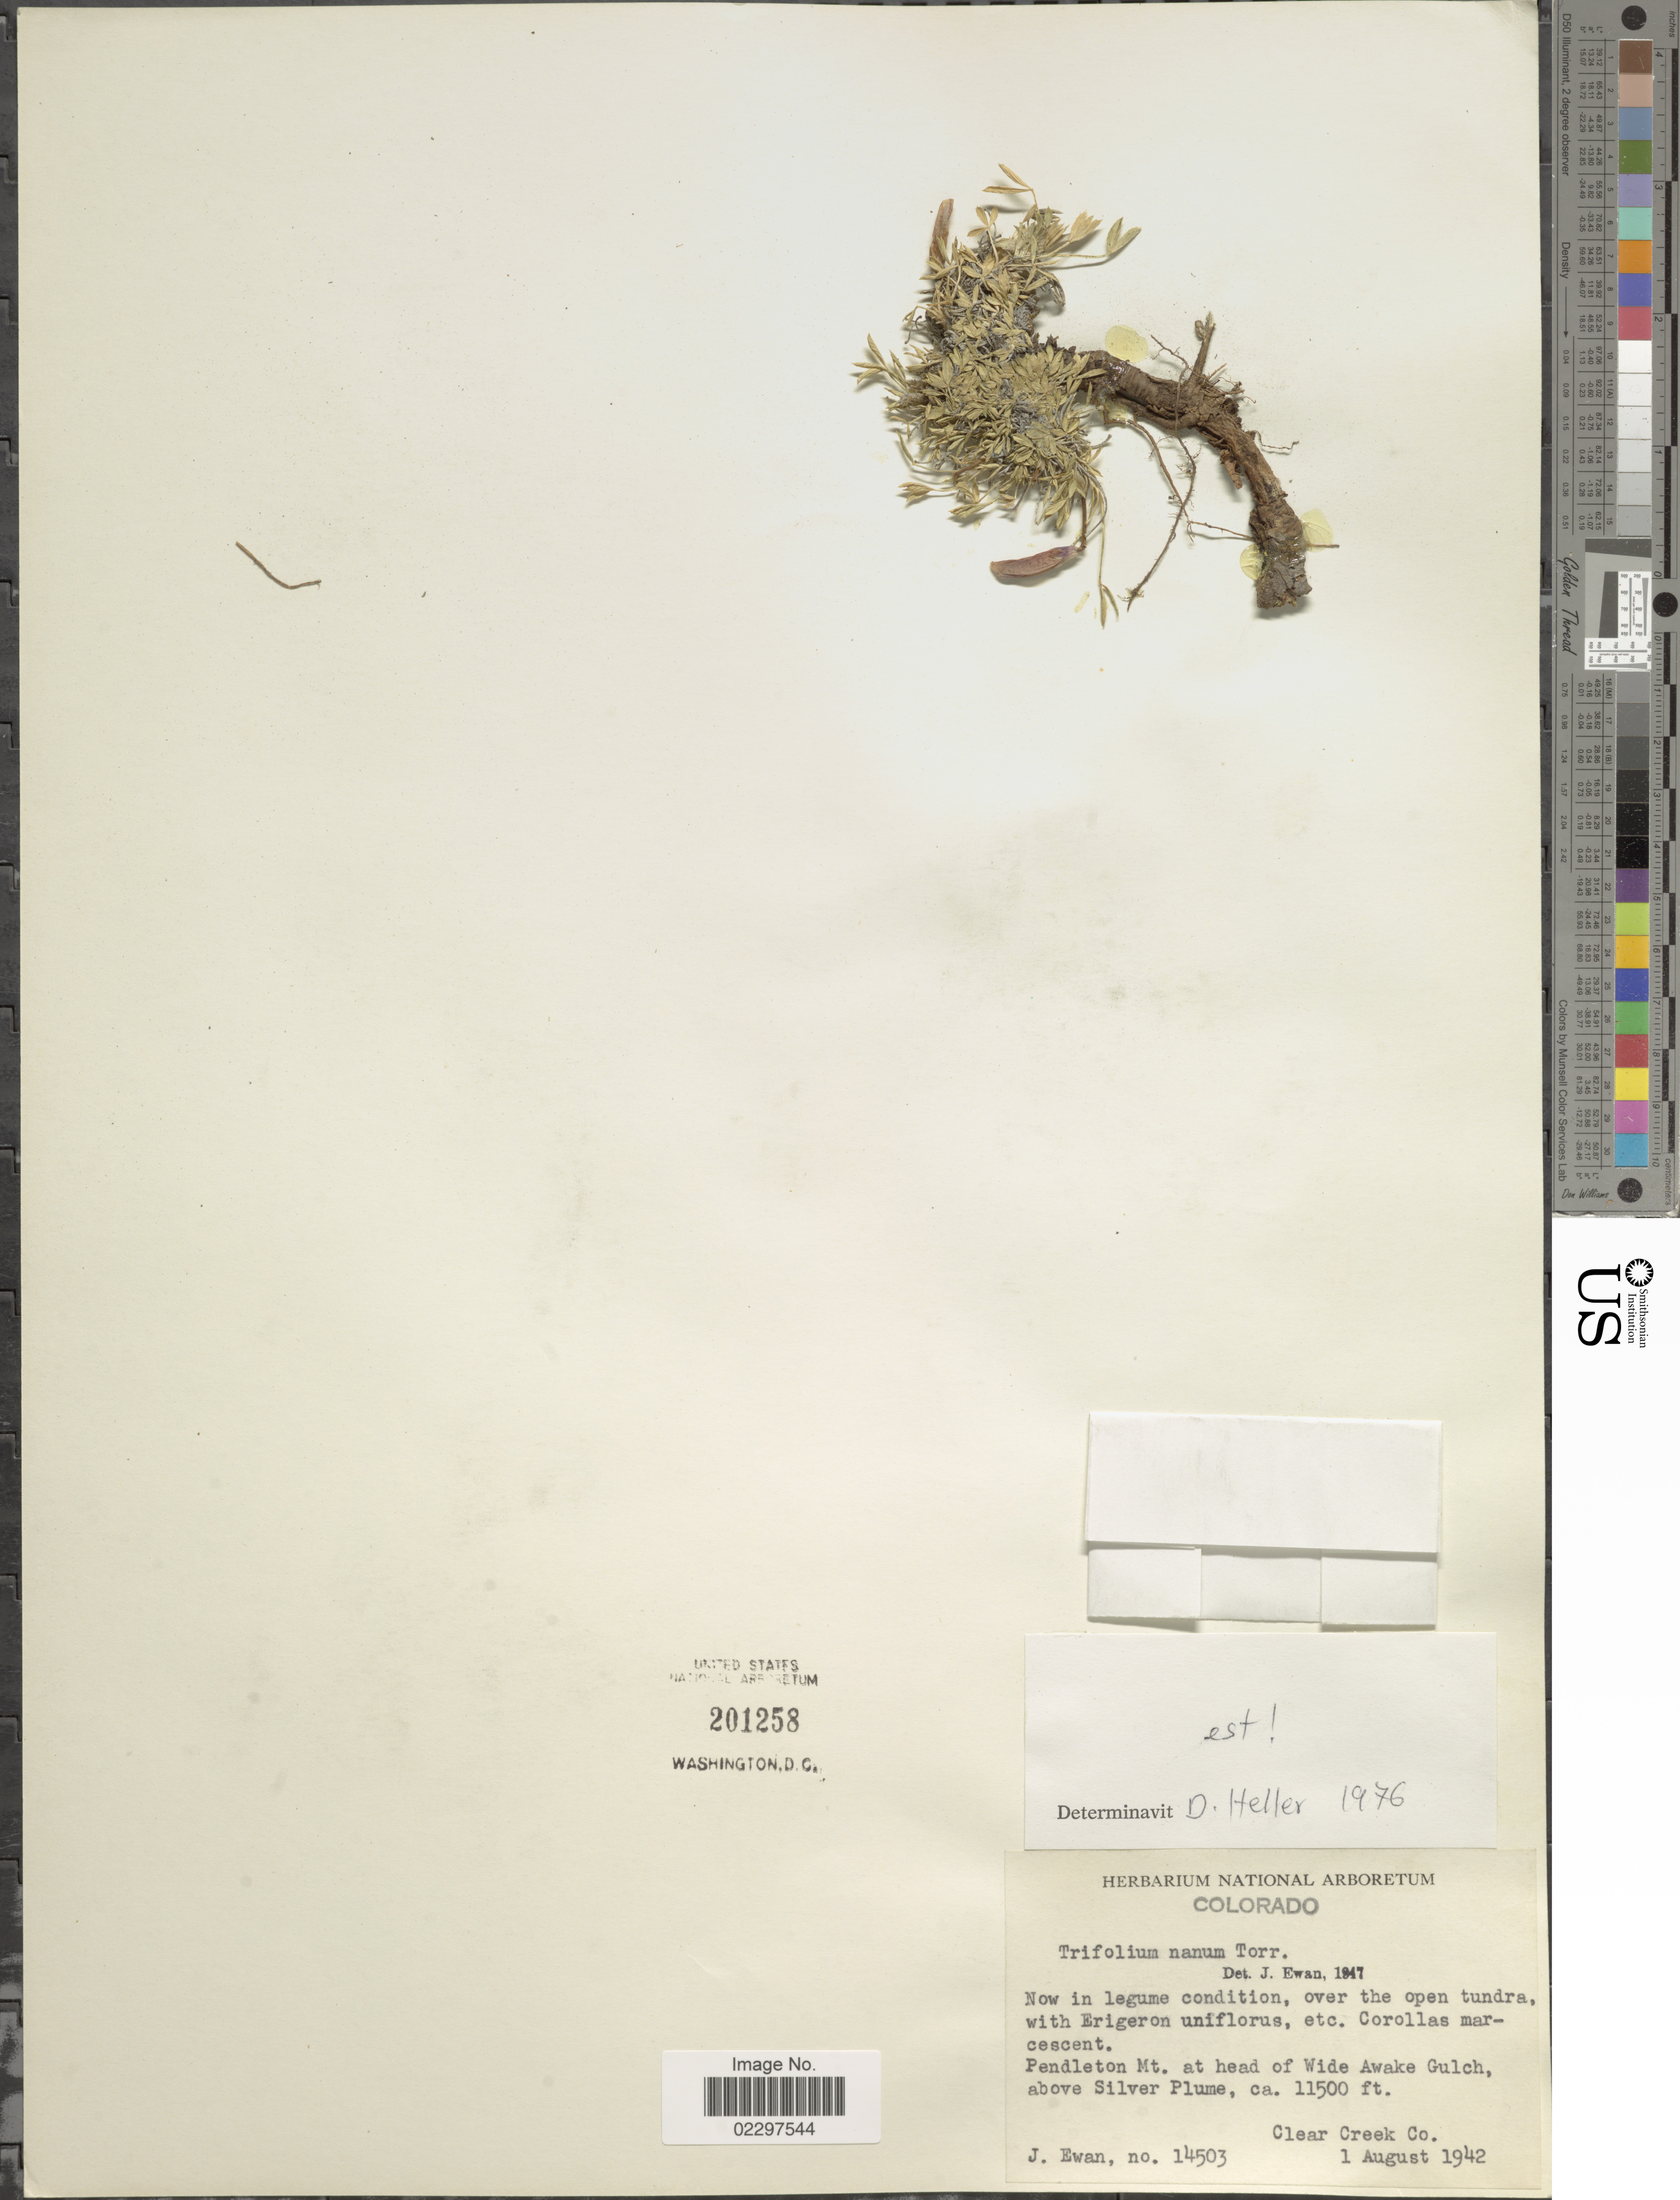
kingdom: Plantae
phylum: Tracheophyta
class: Magnoliopsida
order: Fabales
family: Fabaceae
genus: Trifolium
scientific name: Trifolium nanum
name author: Torr.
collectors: J. A. Ewan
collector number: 14503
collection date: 1942-08-01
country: United States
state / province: Colorado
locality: Pendleton Mt. at head of Wide Awake Gulch, above Silver Plume. Clear Creek Co.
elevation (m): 3505